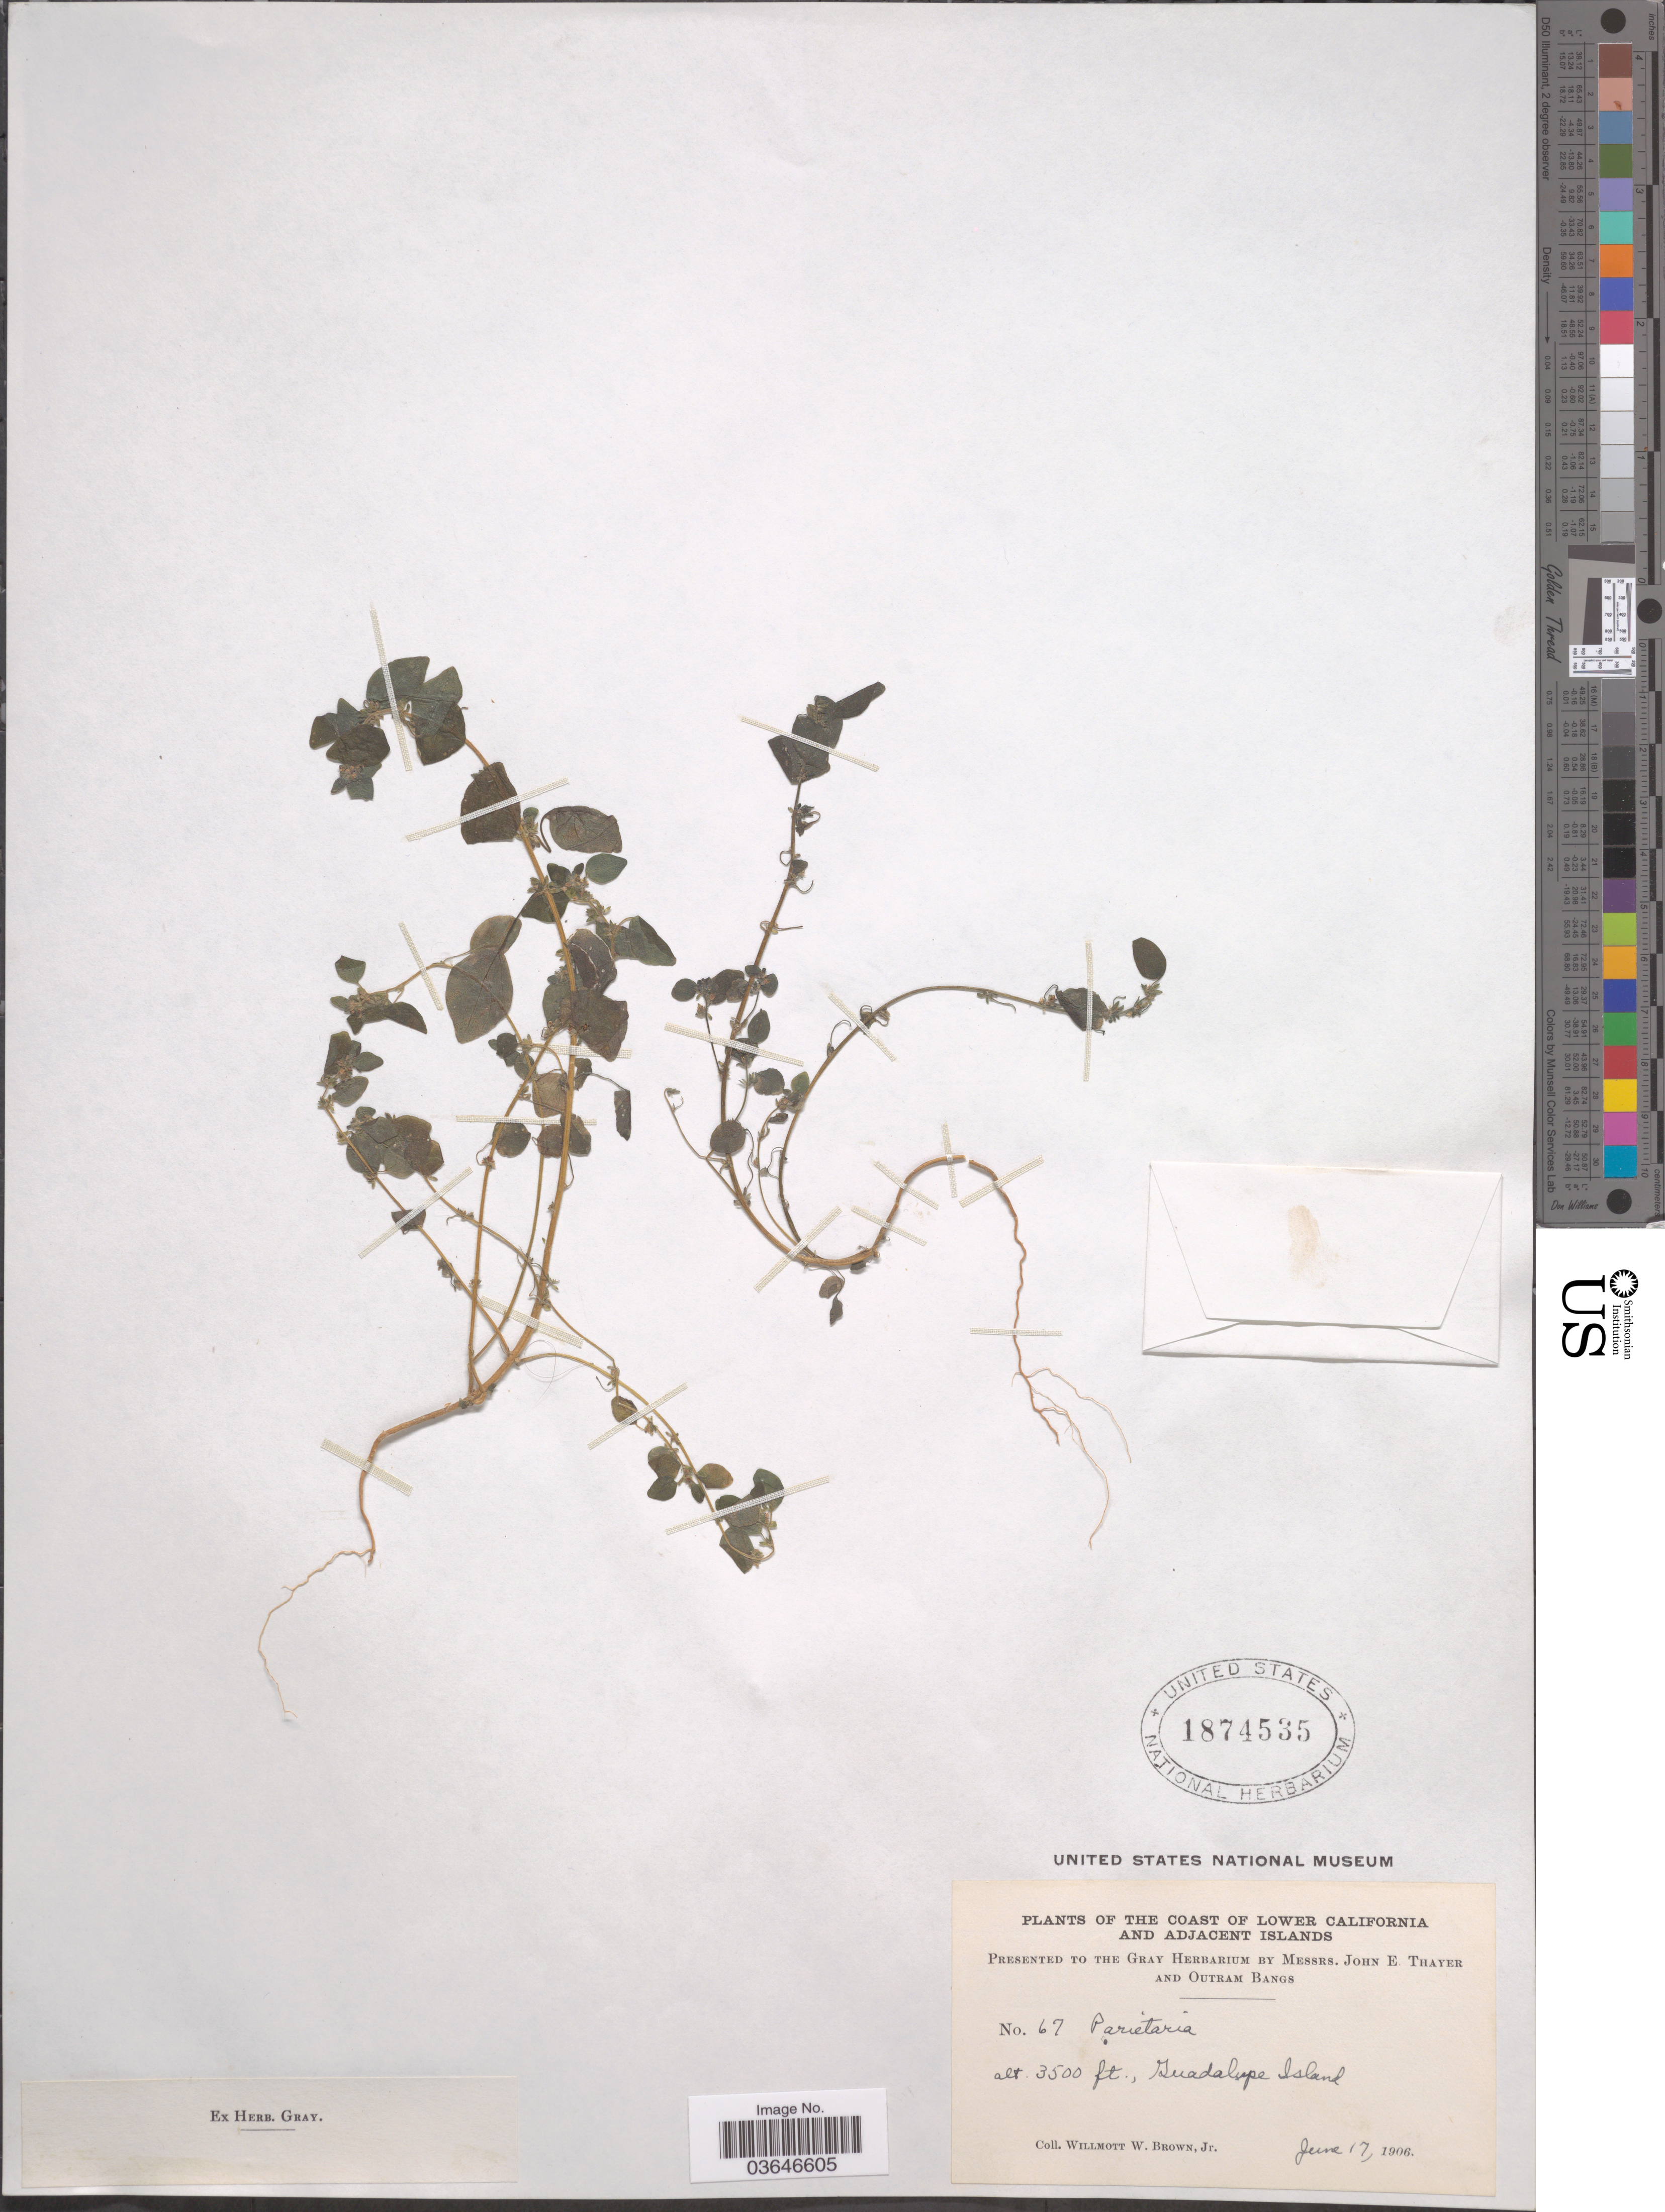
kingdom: Plantae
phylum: Tracheophyta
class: Magnoliopsida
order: Rosales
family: Urticaceae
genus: Parietaria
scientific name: Parietaria sp.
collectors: W. W. Brown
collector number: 67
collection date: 1906-06-17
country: Mexico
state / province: Baja California Norte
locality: Coast of Lower California and Adjacent Islands. Guadalupe Island.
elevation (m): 1067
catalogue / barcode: US 1874535